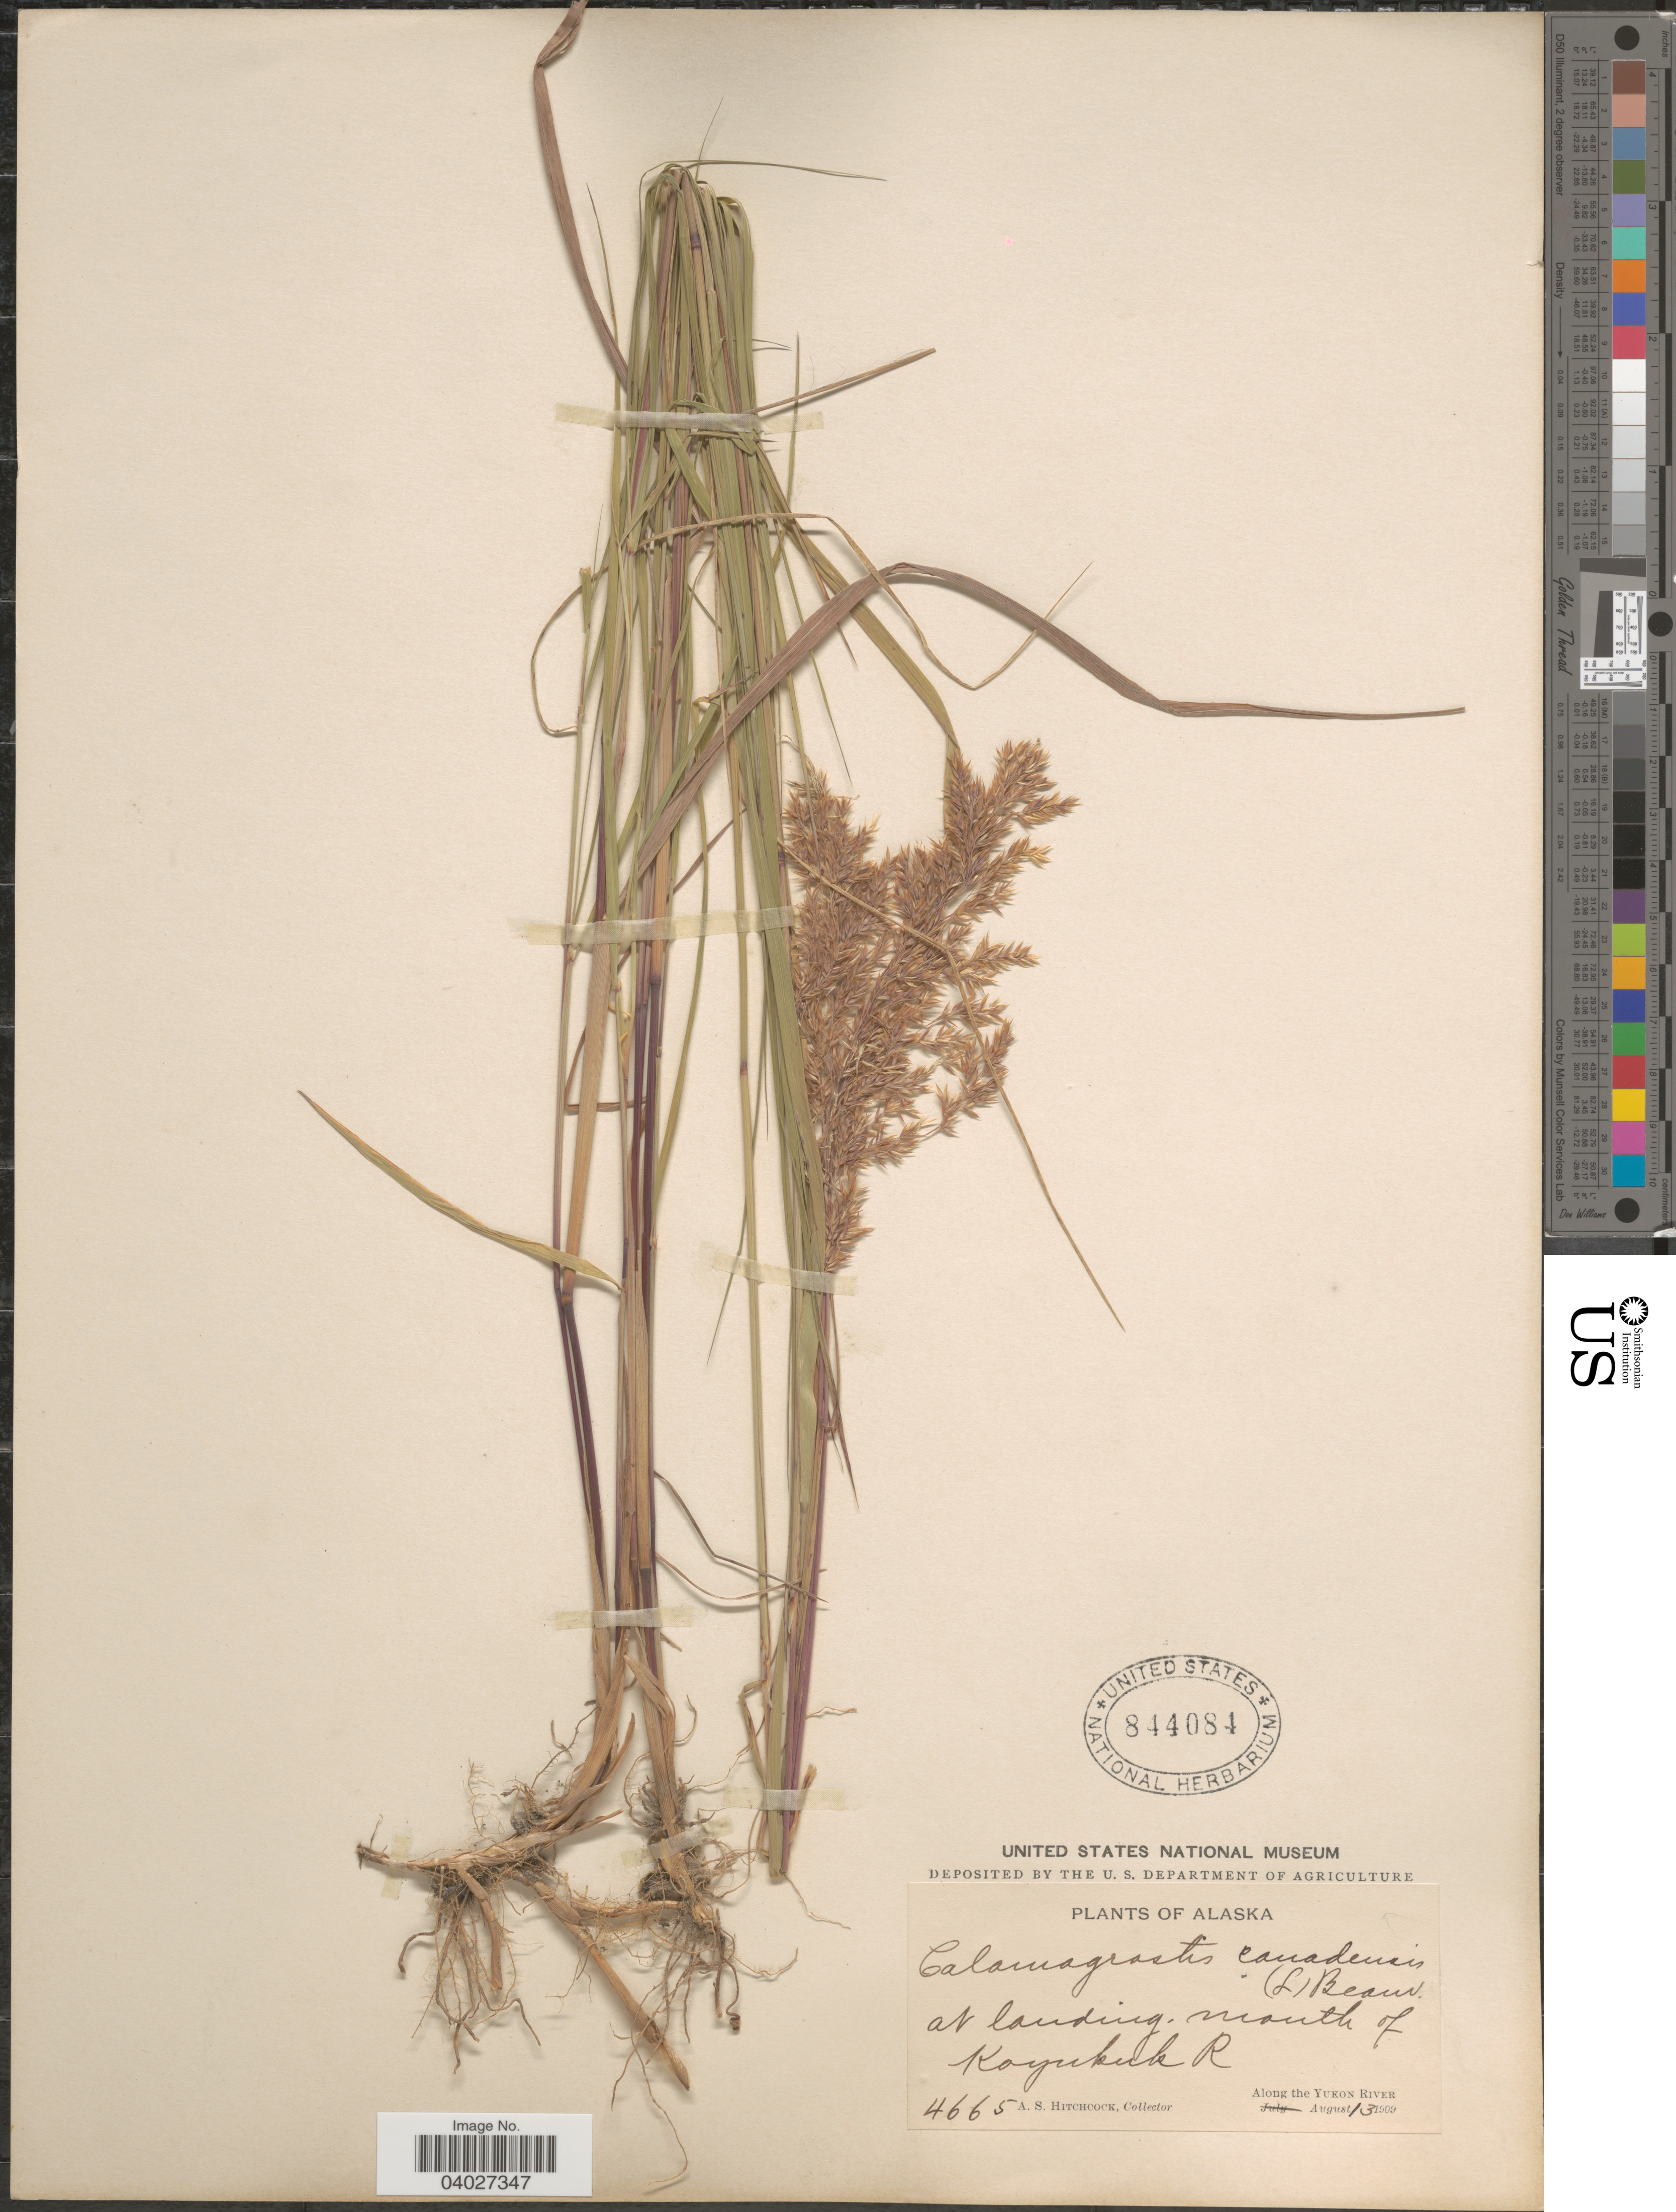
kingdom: Plantae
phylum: Tracheophyta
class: Liliopsida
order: Poales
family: Poaceae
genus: Calamagrostis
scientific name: Calamagrostis canadensis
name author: (Michx.) P. Beauv.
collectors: A. S. Hitchcock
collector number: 4665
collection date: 1909-08-13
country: United States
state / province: Alaska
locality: At landing mouth of Koyukuk R. Along the Yukon River.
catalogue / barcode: US 844084